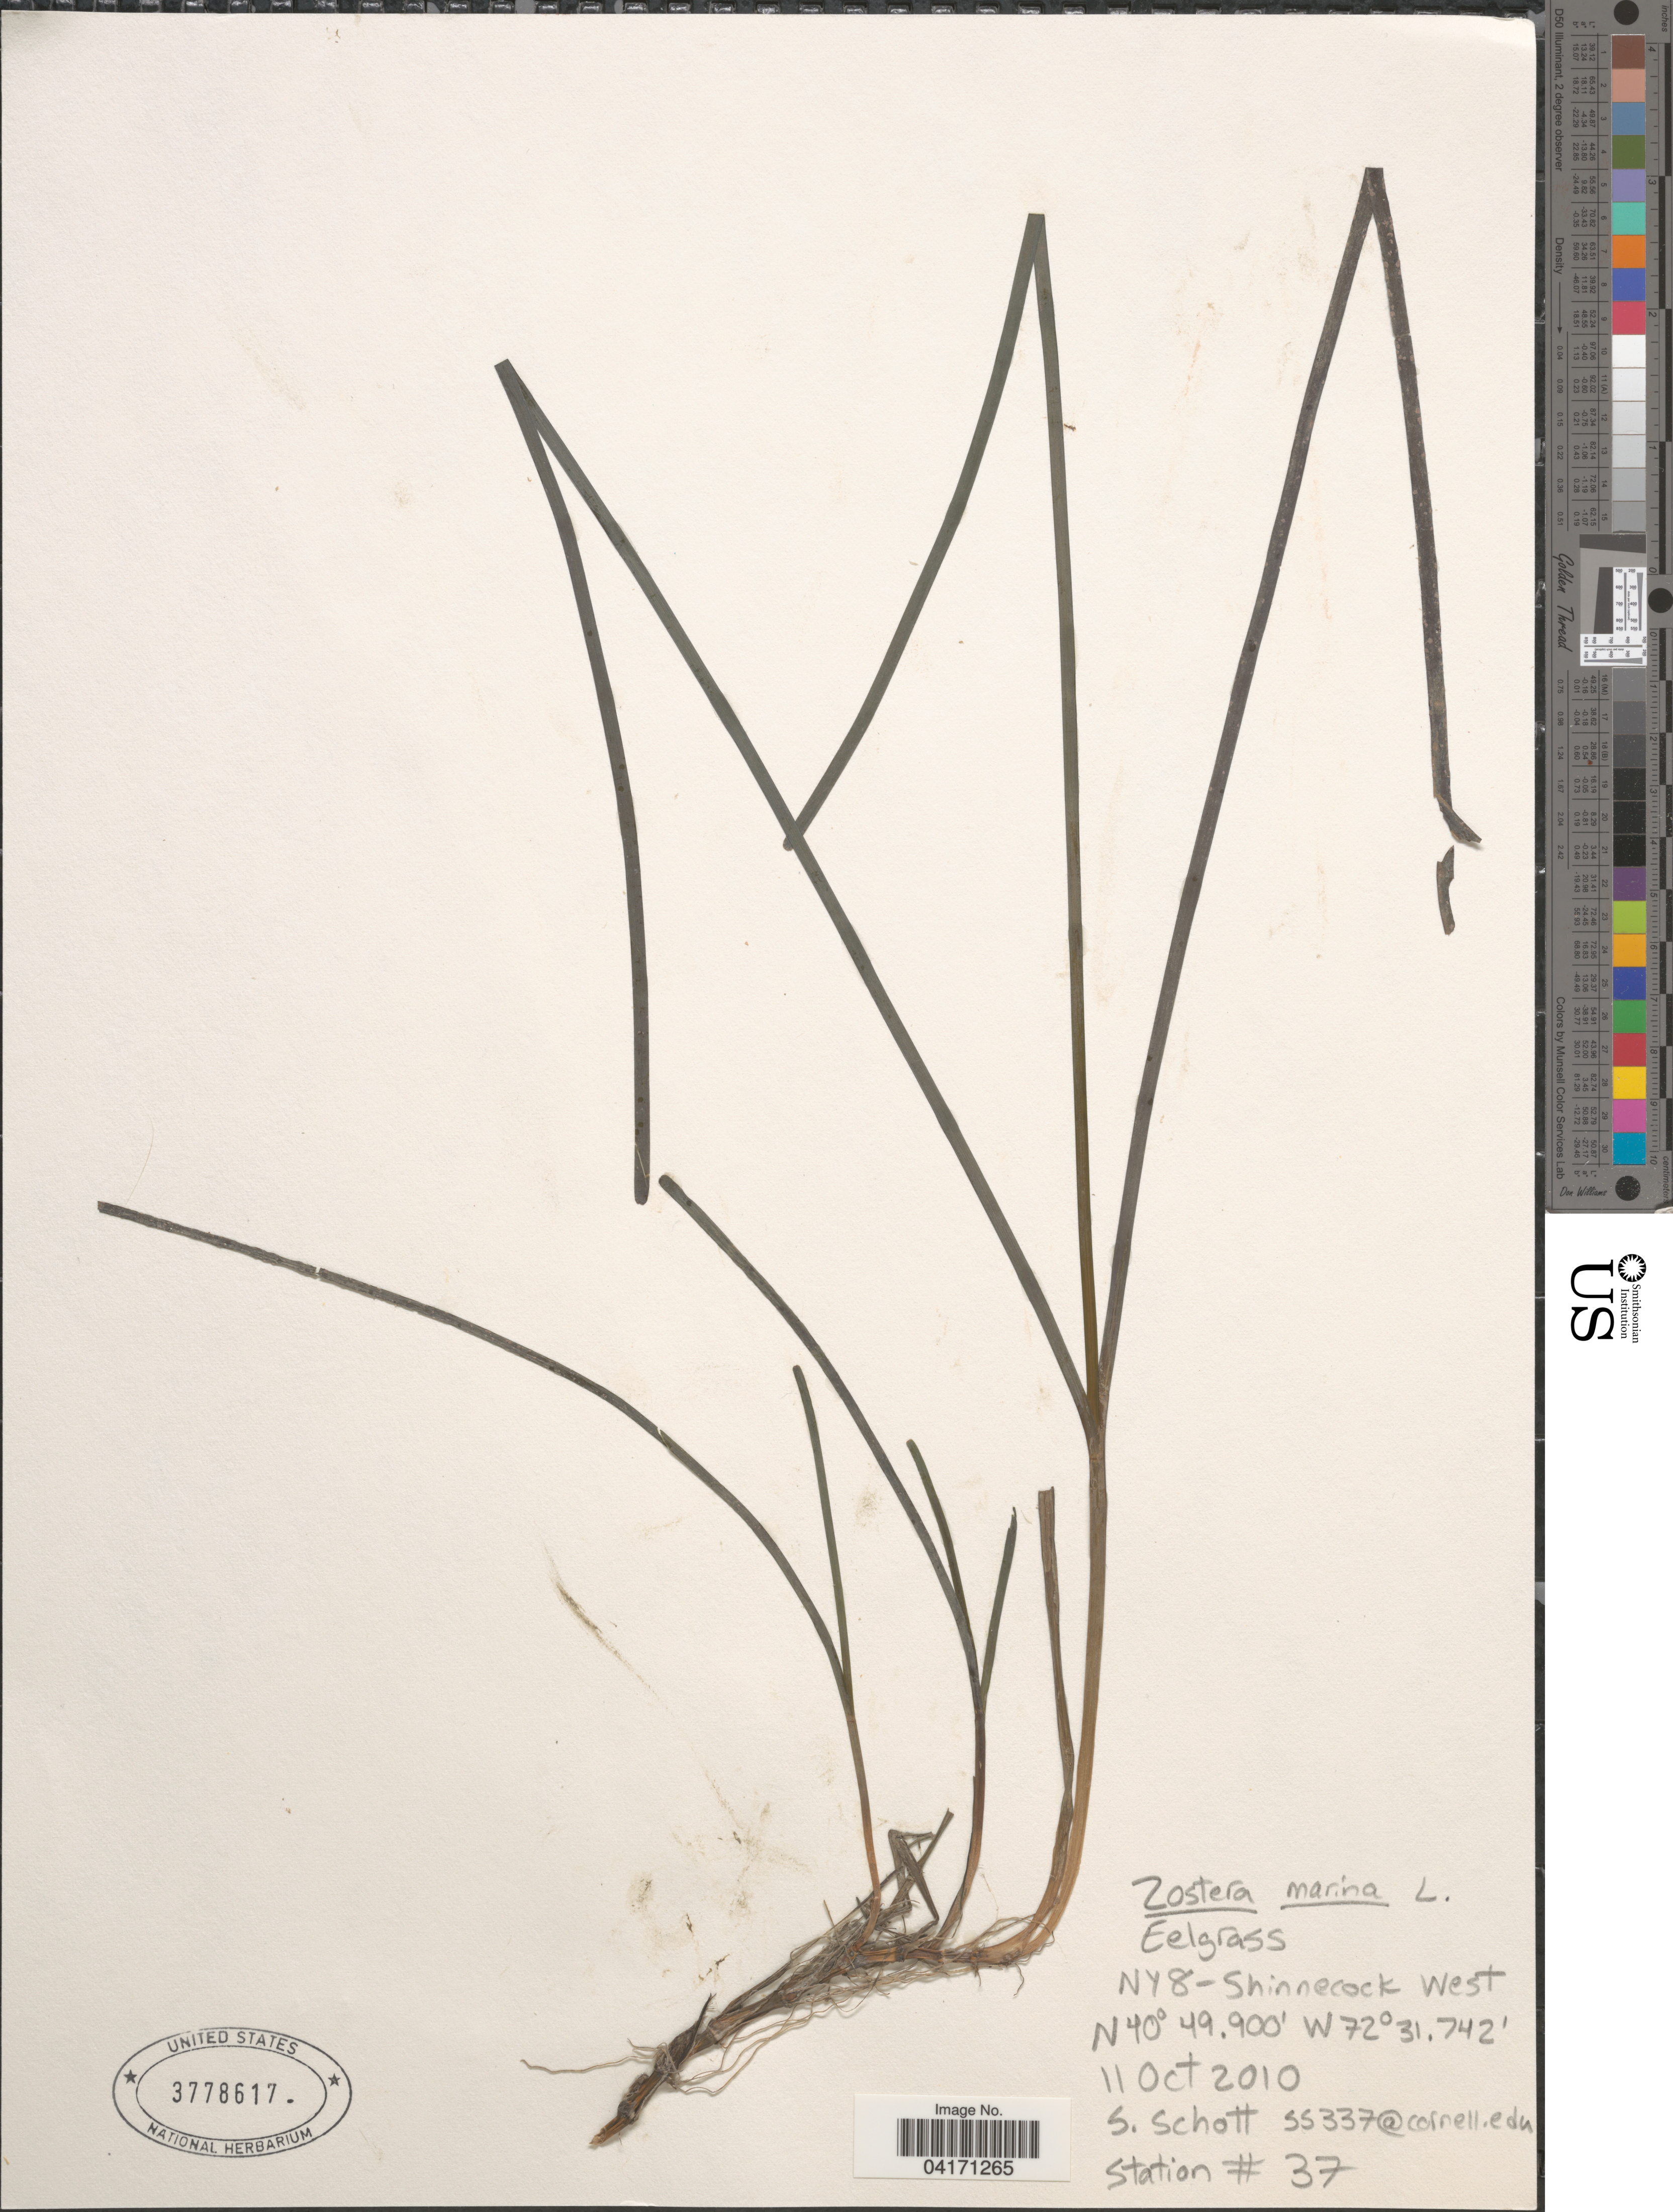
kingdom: Plantae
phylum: Tracheophyta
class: Liliopsida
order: Alismatales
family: Zosteraceae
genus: Zostera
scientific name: Zostera marina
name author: L.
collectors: S. Schott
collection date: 2010-10-11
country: United States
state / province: New York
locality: NY8 - Shinnecock West. Station #37.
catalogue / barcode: US 3778617